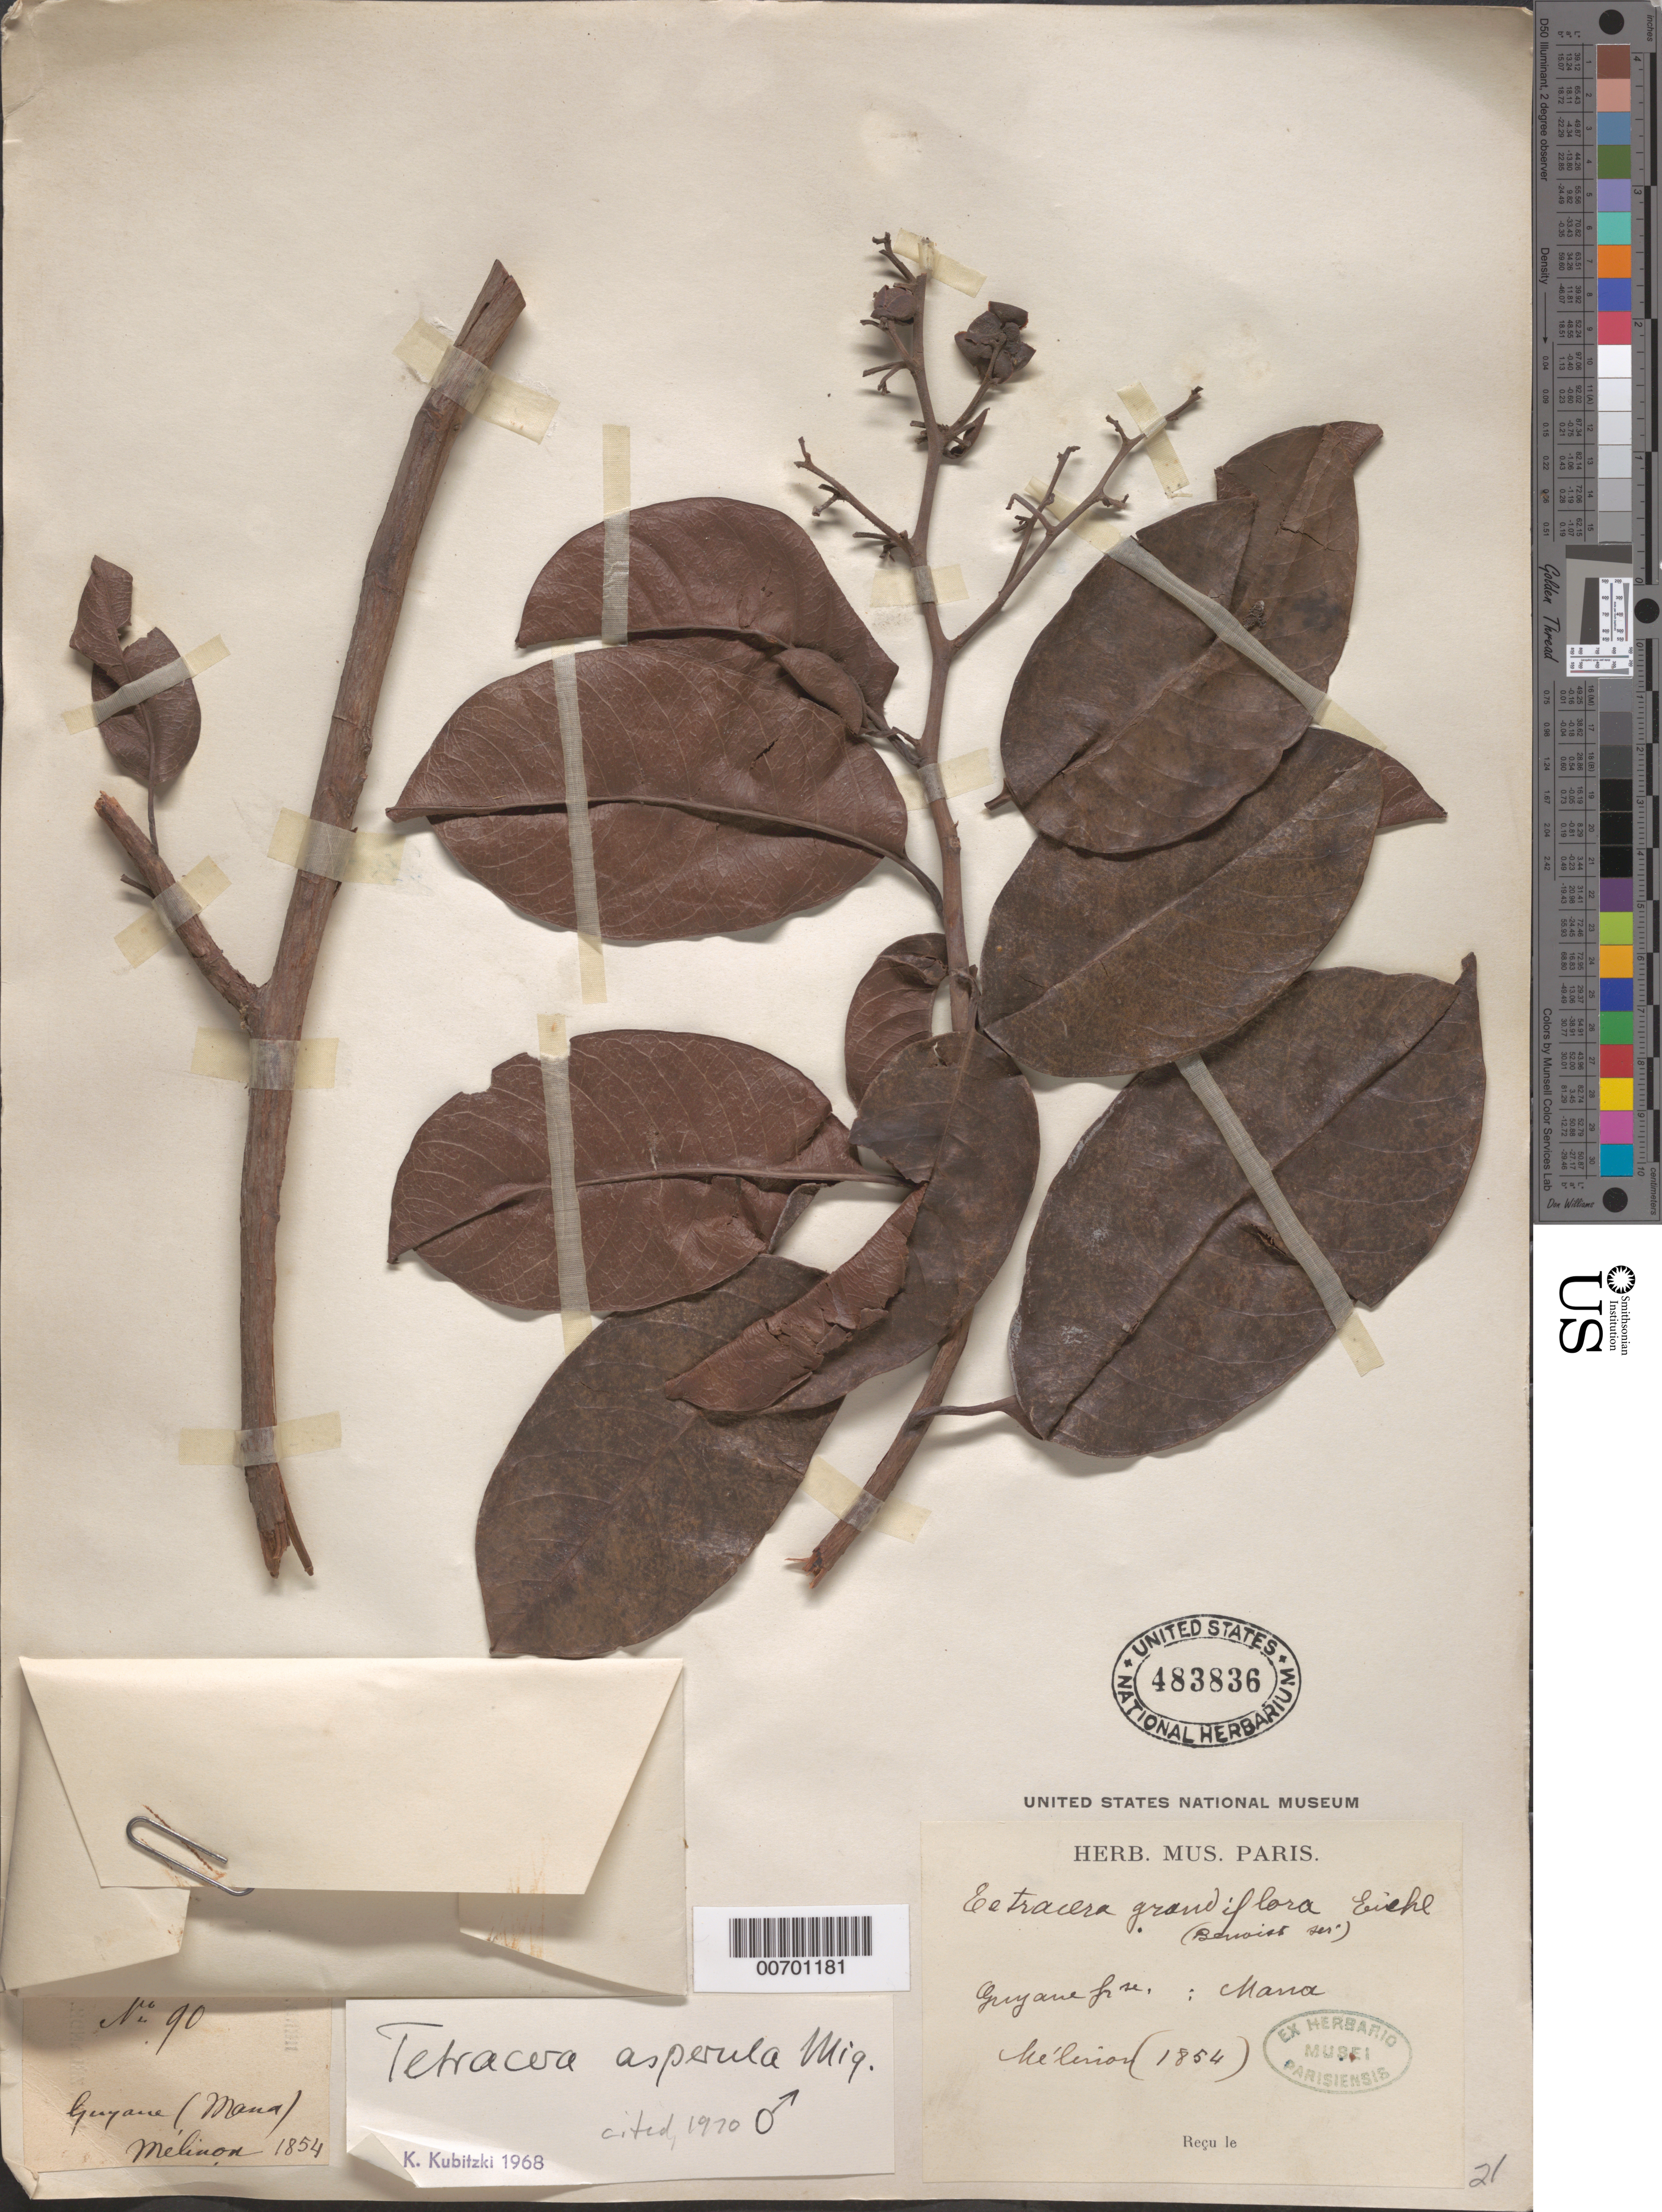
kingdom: Plantae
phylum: Tracheophyta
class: Magnoliopsida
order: Dilleniales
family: Dilleniaceae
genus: Tetracera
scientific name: Tetracera asperula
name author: Miq.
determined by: Kubitzki, Klaus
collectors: E. Mélinon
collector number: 90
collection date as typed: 1854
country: French Guiana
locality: Mana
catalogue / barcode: US 483836